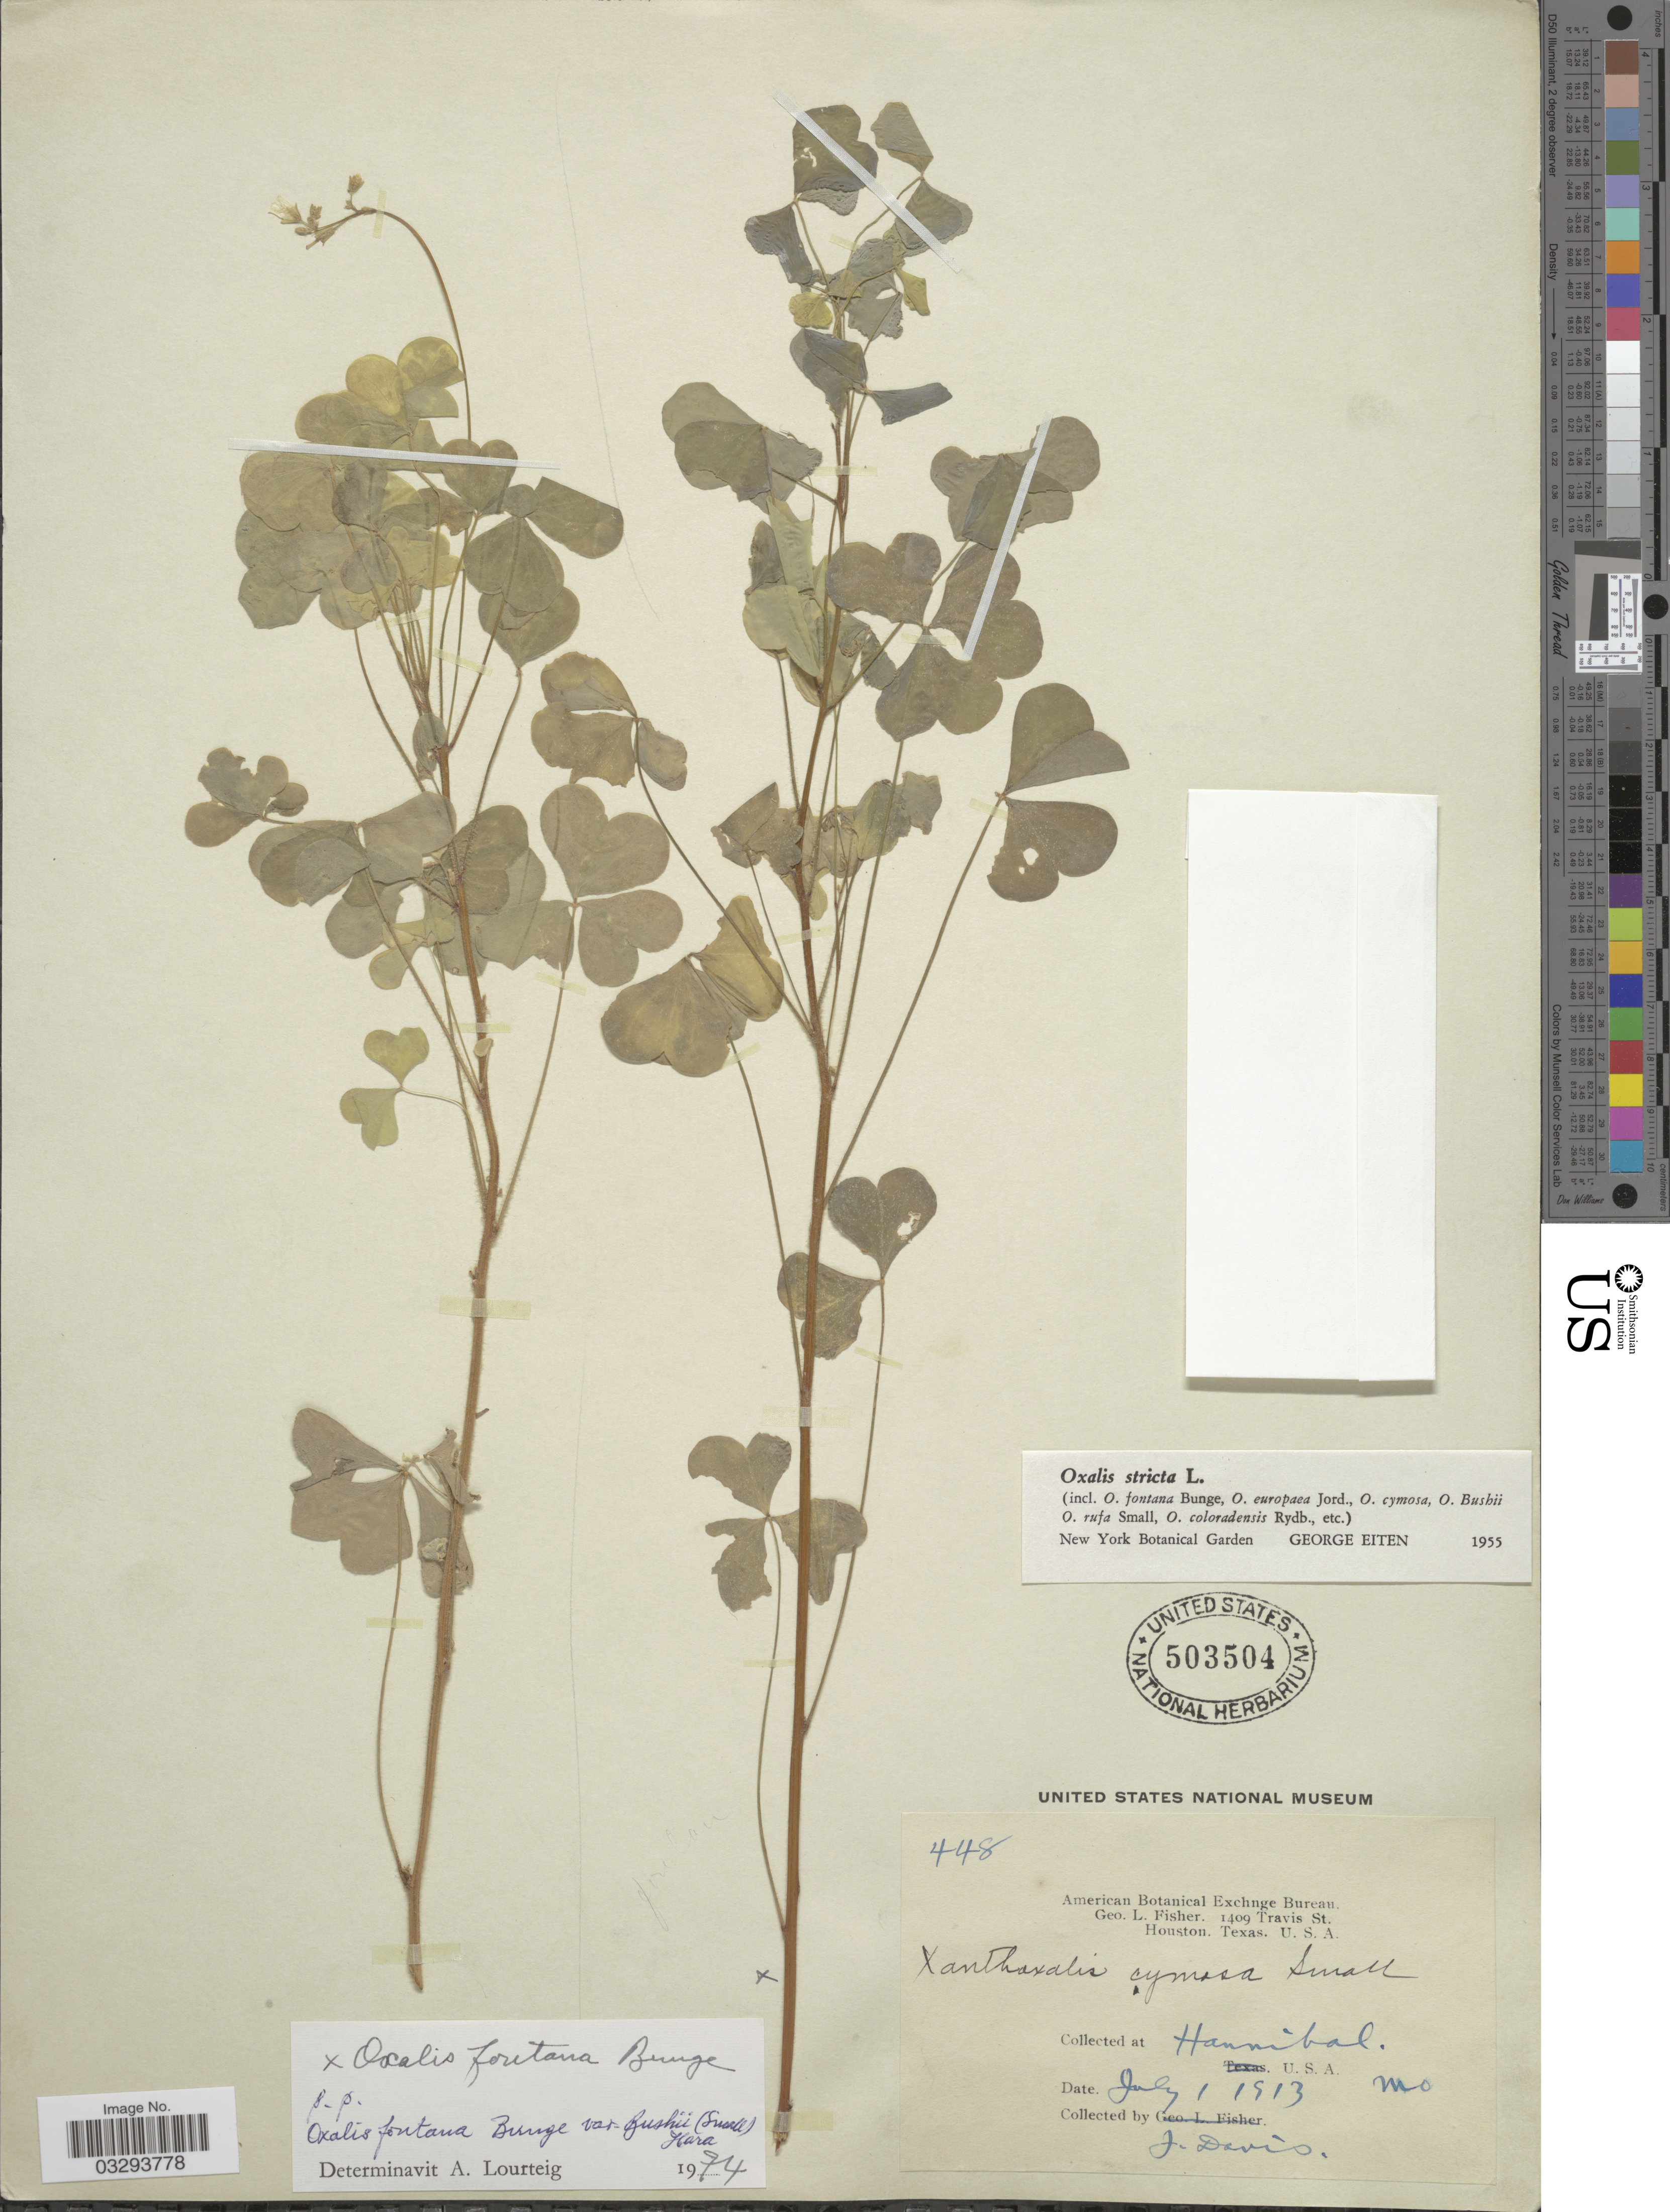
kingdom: Plantae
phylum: Tracheophyta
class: Magnoliopsida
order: Oxalidales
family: Oxalidaceae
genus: Oxalis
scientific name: Oxalis fontana var. bushii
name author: (Small) H. Hara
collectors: J. Davis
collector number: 448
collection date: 1913-07-01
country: United States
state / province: Missouri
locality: Hannibal.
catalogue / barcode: US 503504